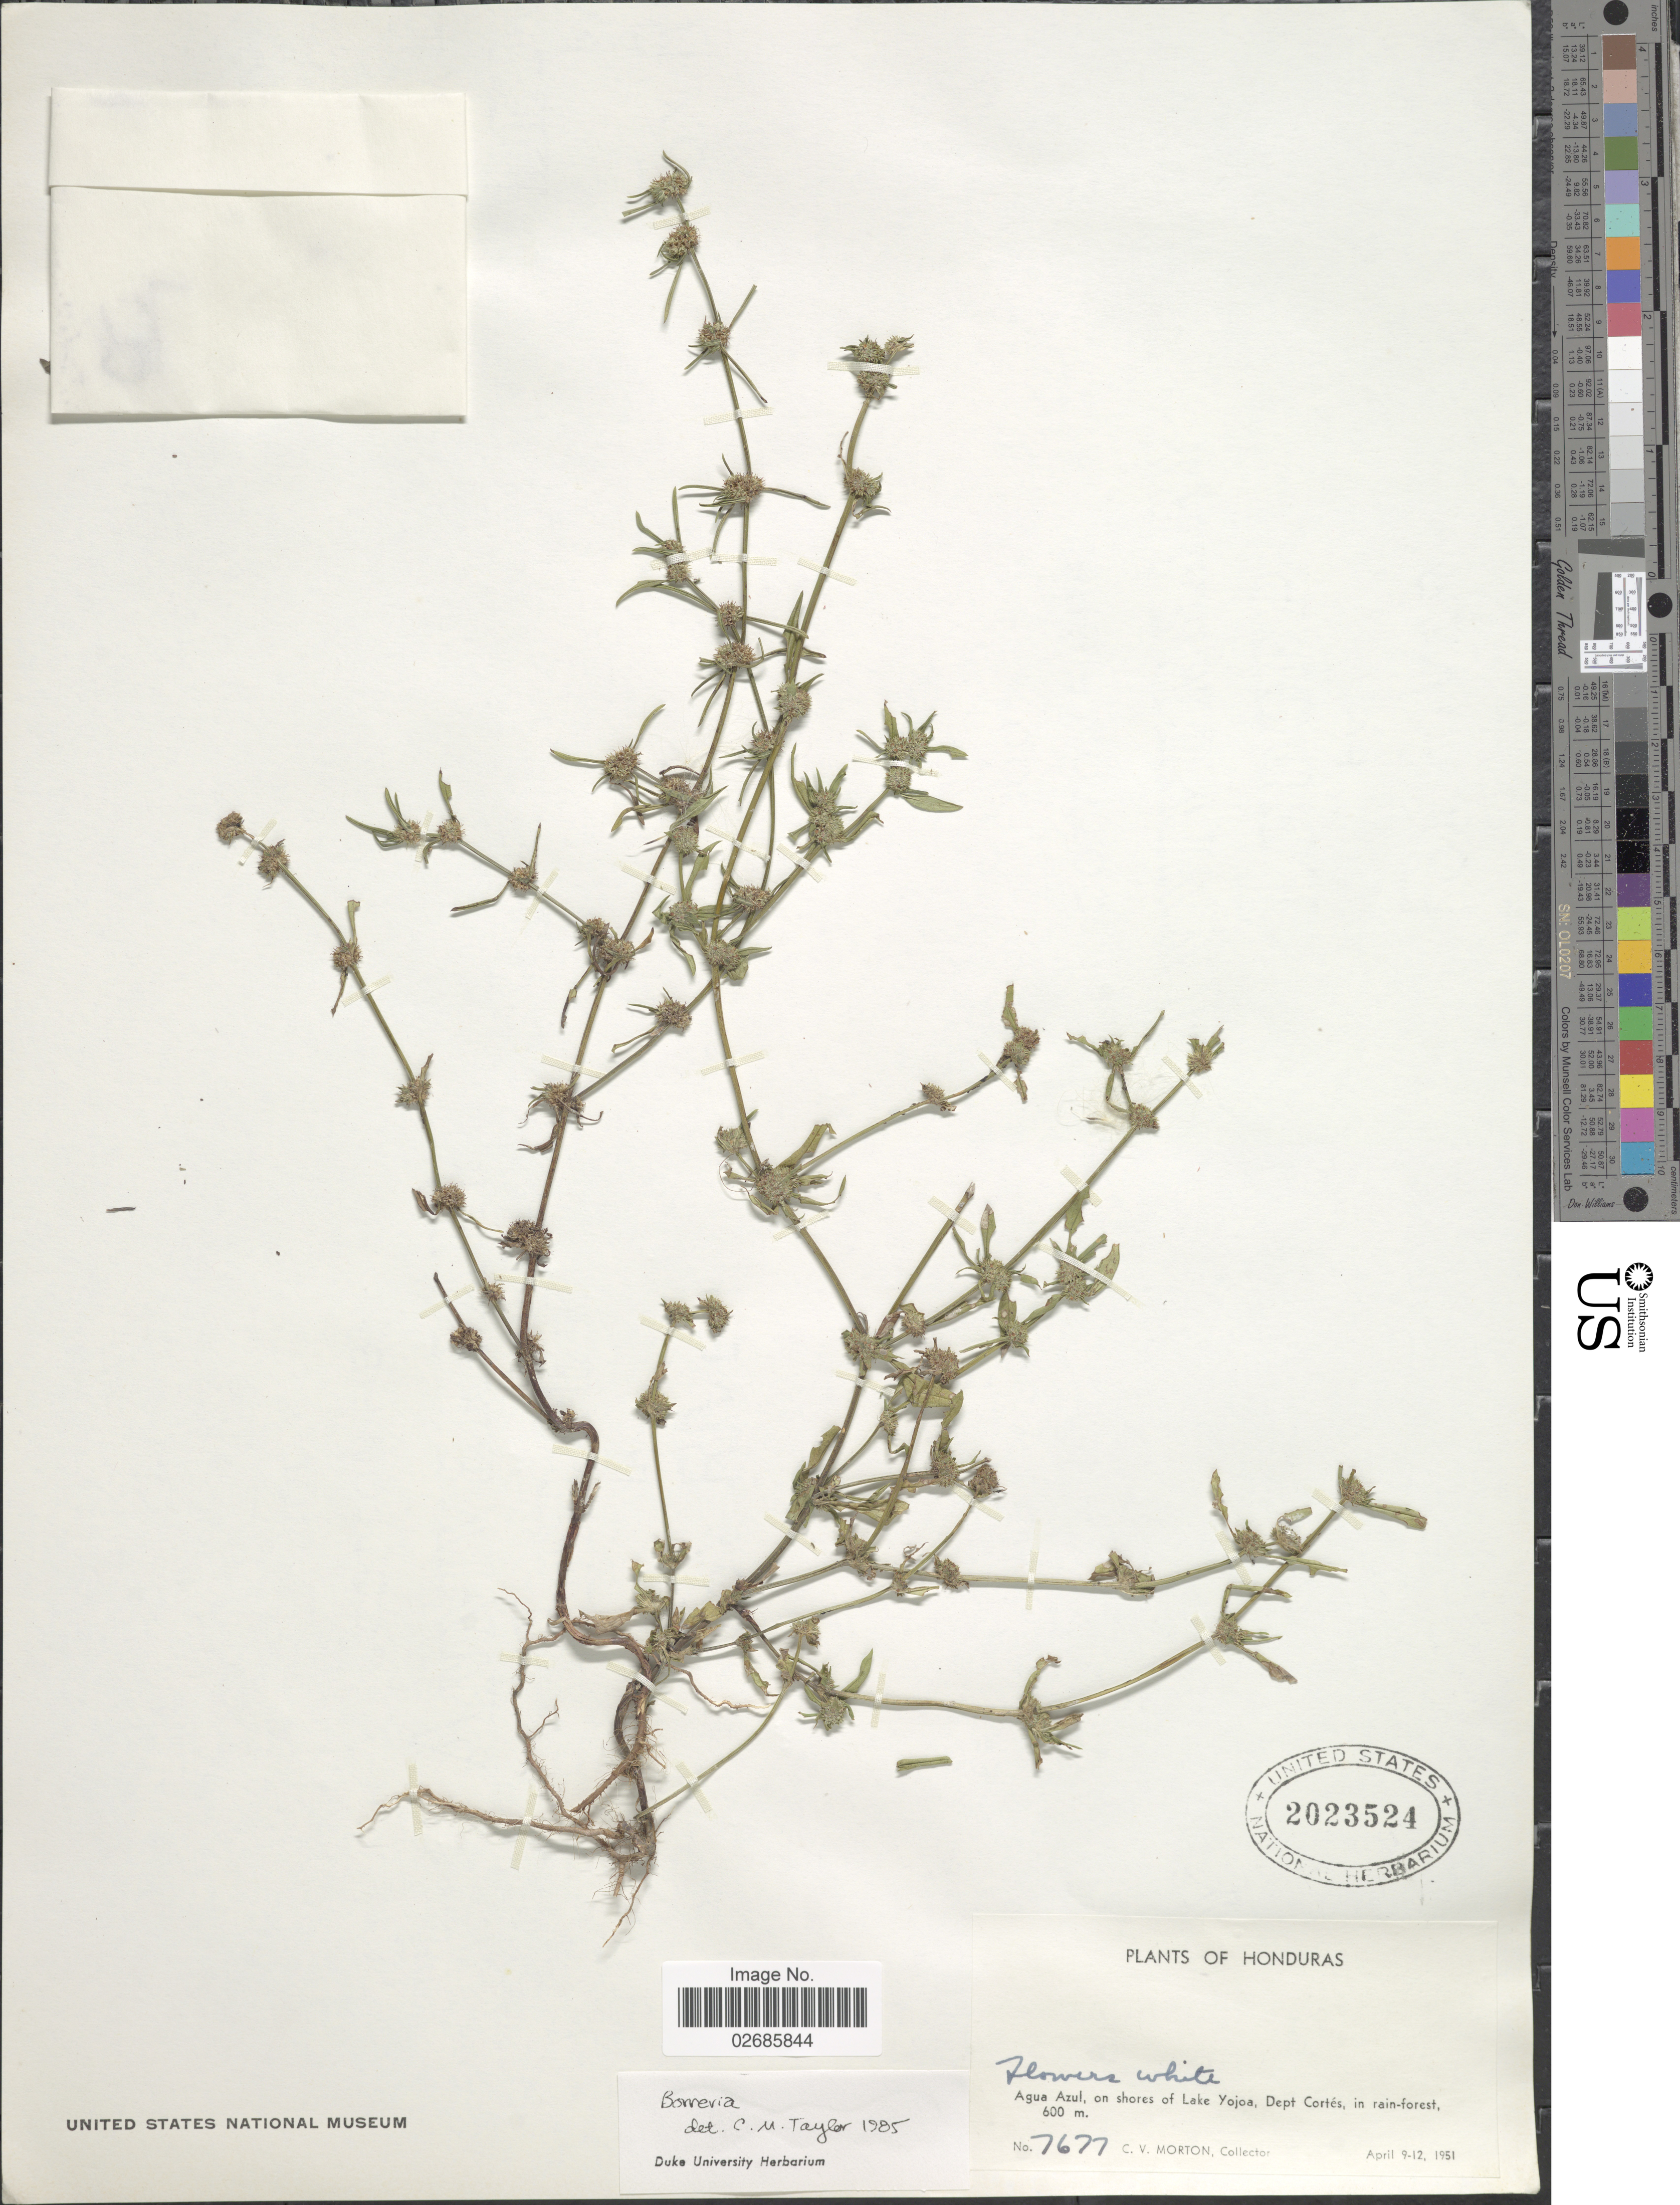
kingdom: Plantae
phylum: Tracheophyta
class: Magnoliopsida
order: Gentianales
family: Rubiaceae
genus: Borreria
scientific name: Borreria sp.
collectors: C. V. Morton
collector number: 7677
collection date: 1951-04-09/1951-04-12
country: Honduras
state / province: Cortés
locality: Agua Azul, on shore of Lake Yojoa, Dept. Cortés, in rain-forest.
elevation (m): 600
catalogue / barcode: US 2023524